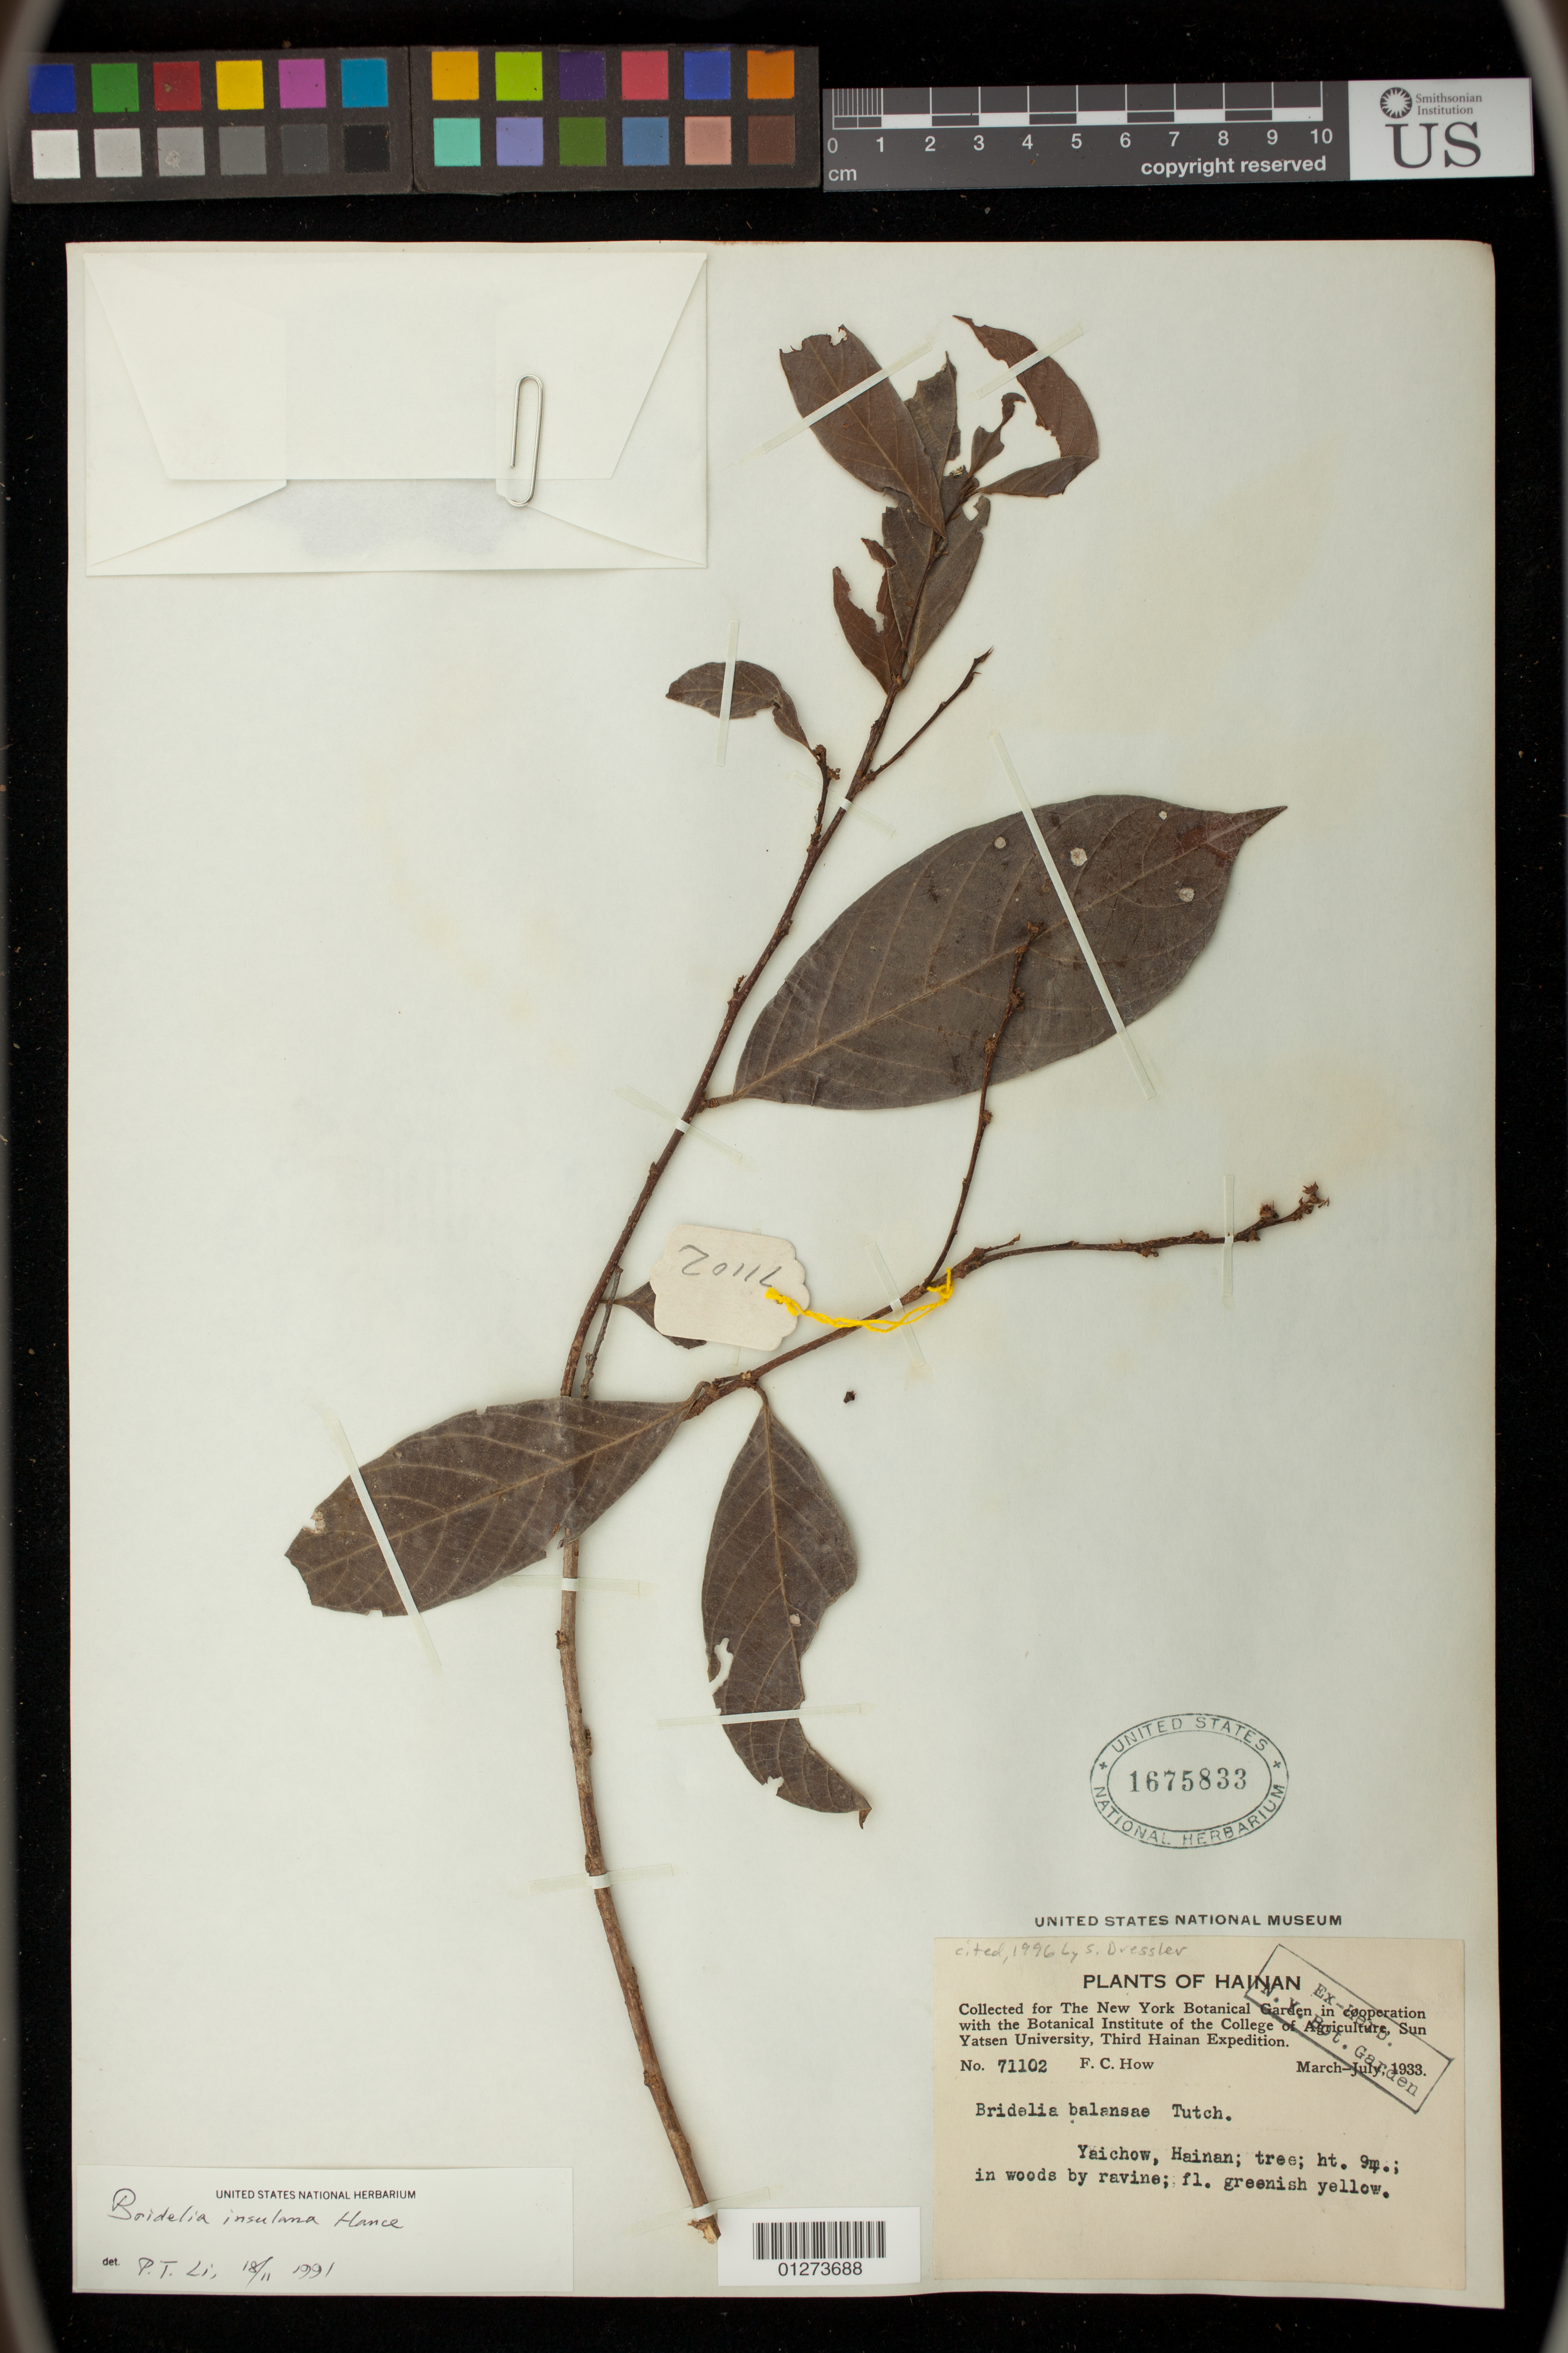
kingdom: Plantae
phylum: Tracheophyta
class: Magnoliopsida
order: Malpighiales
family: Phyllanthaceae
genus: Bridelia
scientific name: Bridelia balansae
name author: Tutcher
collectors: F. C. How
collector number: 71102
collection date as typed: Mar-Jul 1933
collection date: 1933-03/1933-07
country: China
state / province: Hainan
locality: Yaichow.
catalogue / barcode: US 1675833